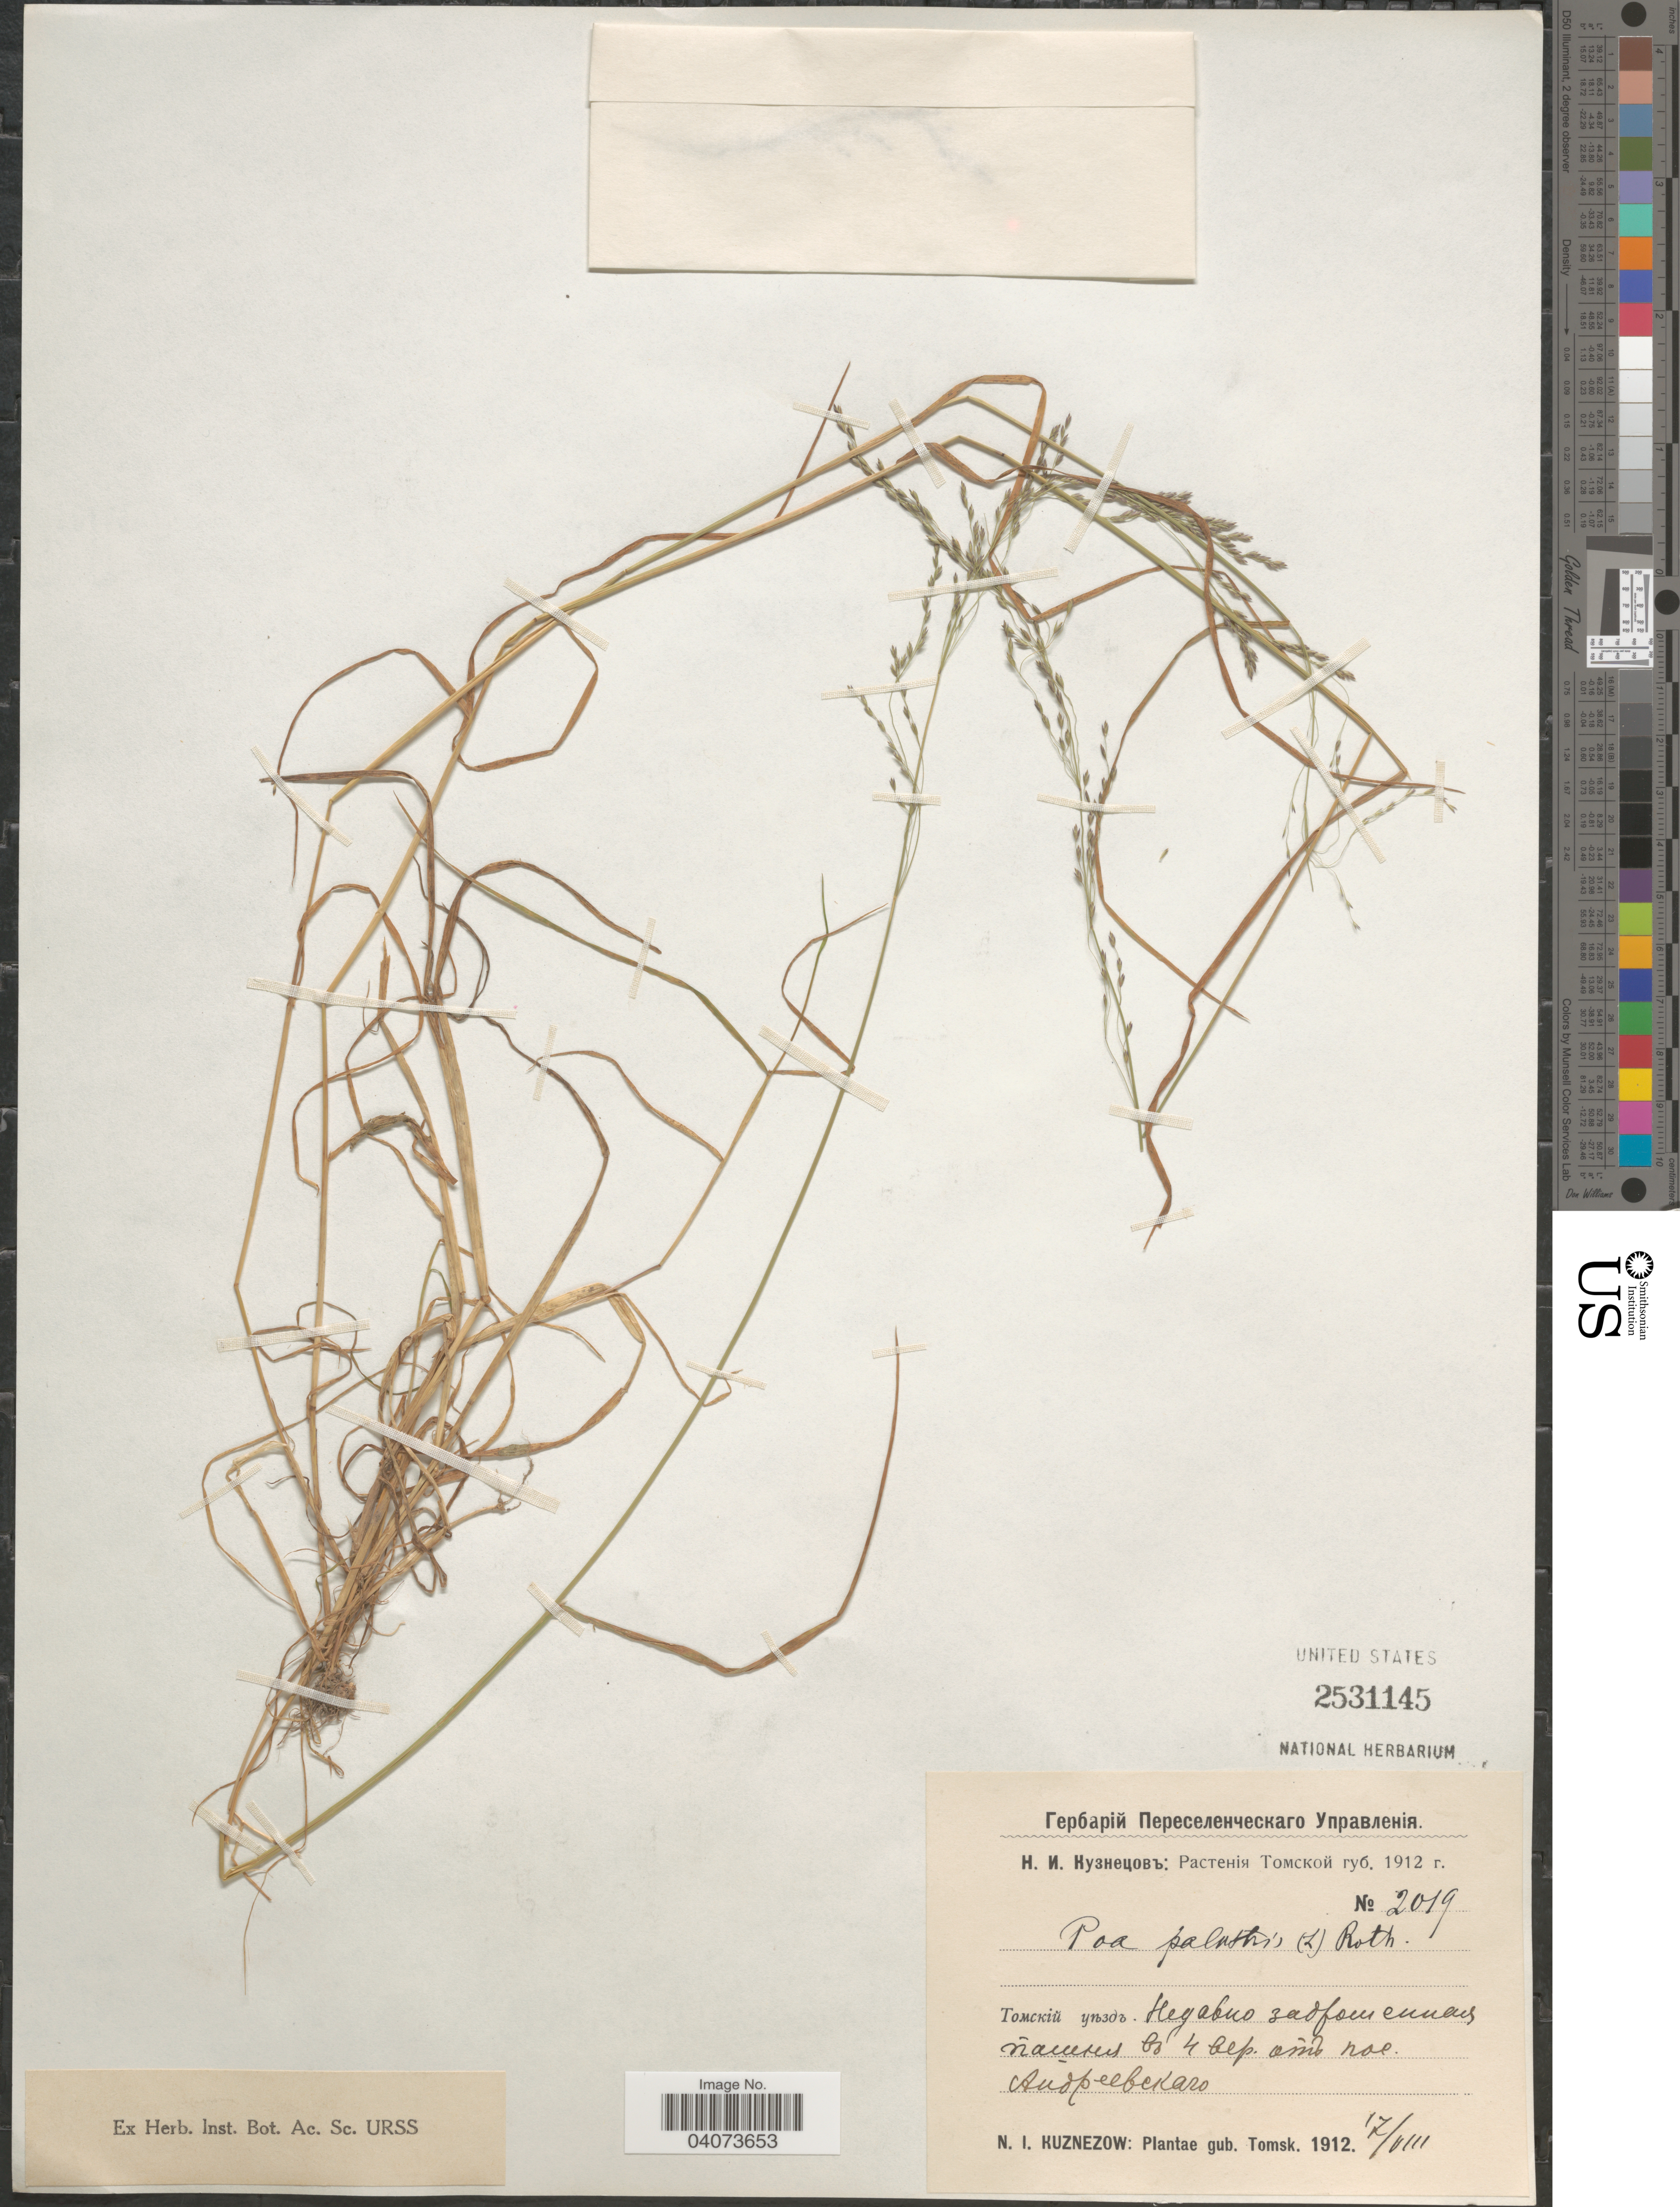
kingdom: Plantae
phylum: Tracheophyta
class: Liliopsida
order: Poales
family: Poaceae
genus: Poa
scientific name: Poa palustris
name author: L.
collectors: N. Kusnezow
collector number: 2019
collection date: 1912-08-17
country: Russian Federation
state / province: Tomsk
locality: Plantae gub. Tomsk. 4 km from village Andreevka.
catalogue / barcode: US 2531145